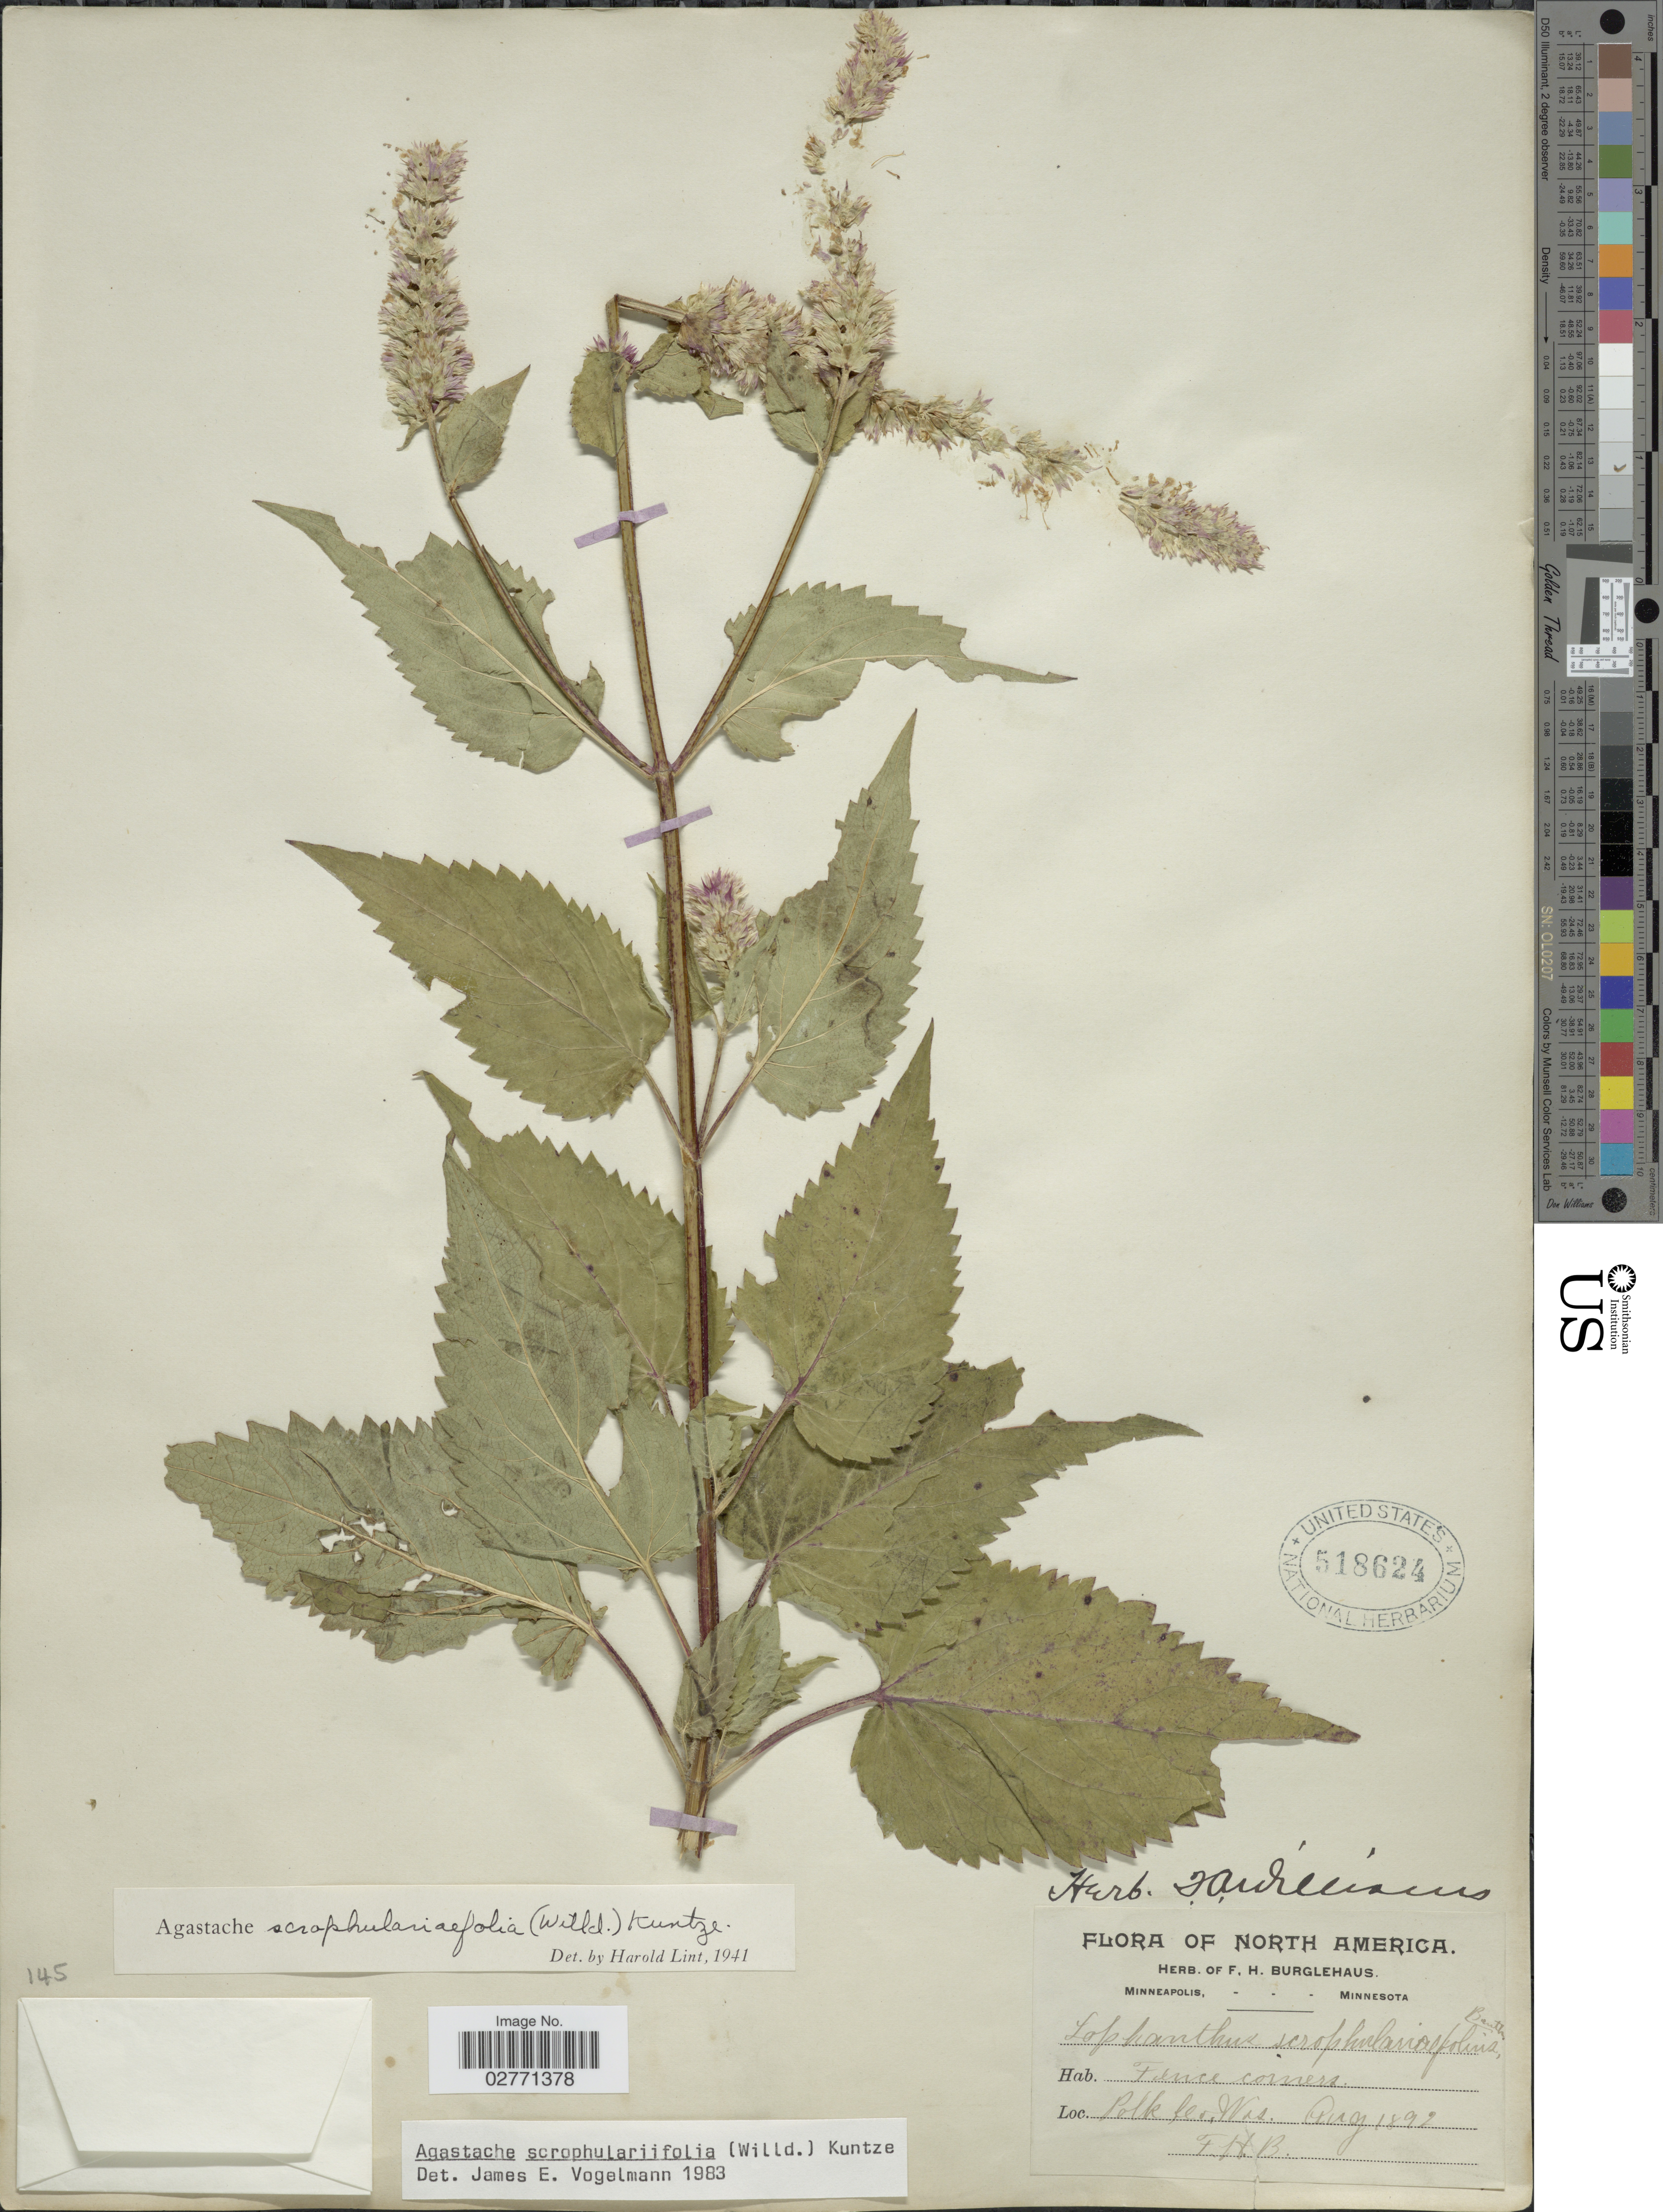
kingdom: Plantae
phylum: Tracheophyta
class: Magnoliopsida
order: Lamiales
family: Lamiaceae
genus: Agastache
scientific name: Agastache scrophulariifolia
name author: (Willd.) Kuntze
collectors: F. Burglehaus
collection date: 1892-08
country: United States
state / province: Wisconsin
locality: Polk Co.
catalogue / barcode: US 518624